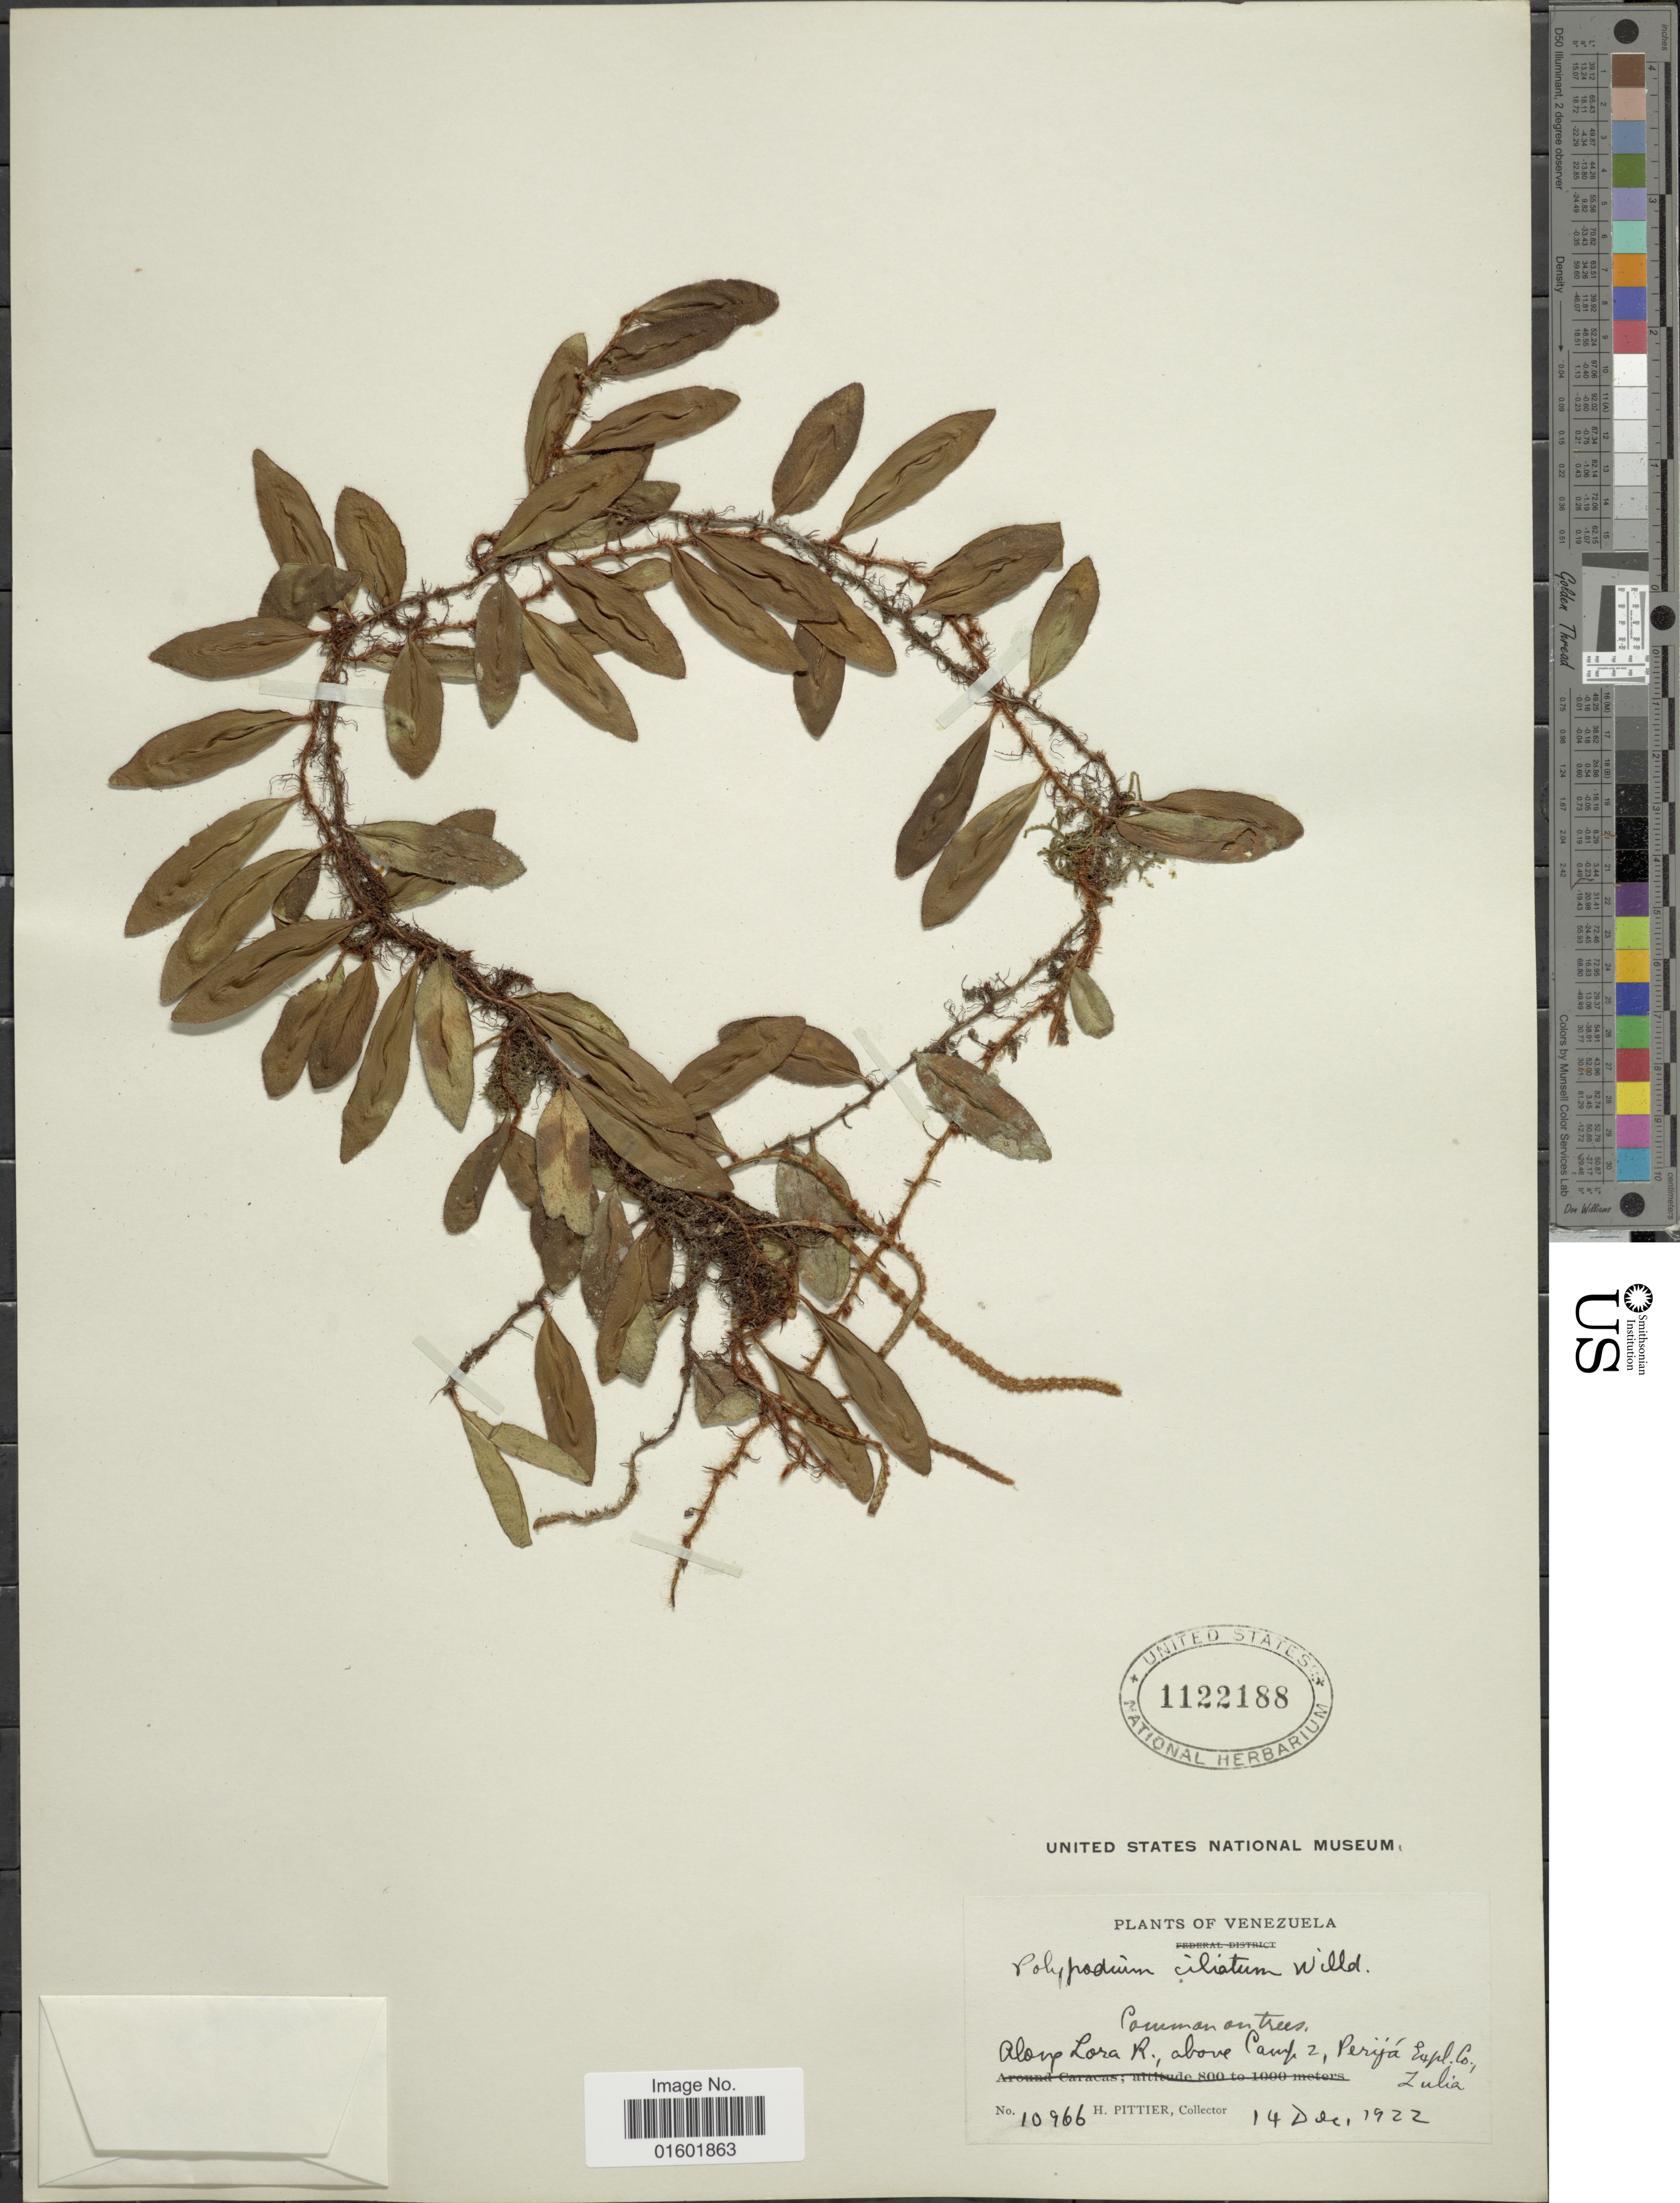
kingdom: Plantae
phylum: Tracheophyta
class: Polypodiopsida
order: Polypodiales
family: Polypodiaceae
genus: Microgramma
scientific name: Microgramma reptans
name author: (Cav.) A.R. Sm.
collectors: H. F. Pittier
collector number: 10966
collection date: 1922-12-14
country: Venezuela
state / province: Zulia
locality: Along Lora R, above Camp 2, Perija Expl Co.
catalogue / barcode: US 1122188